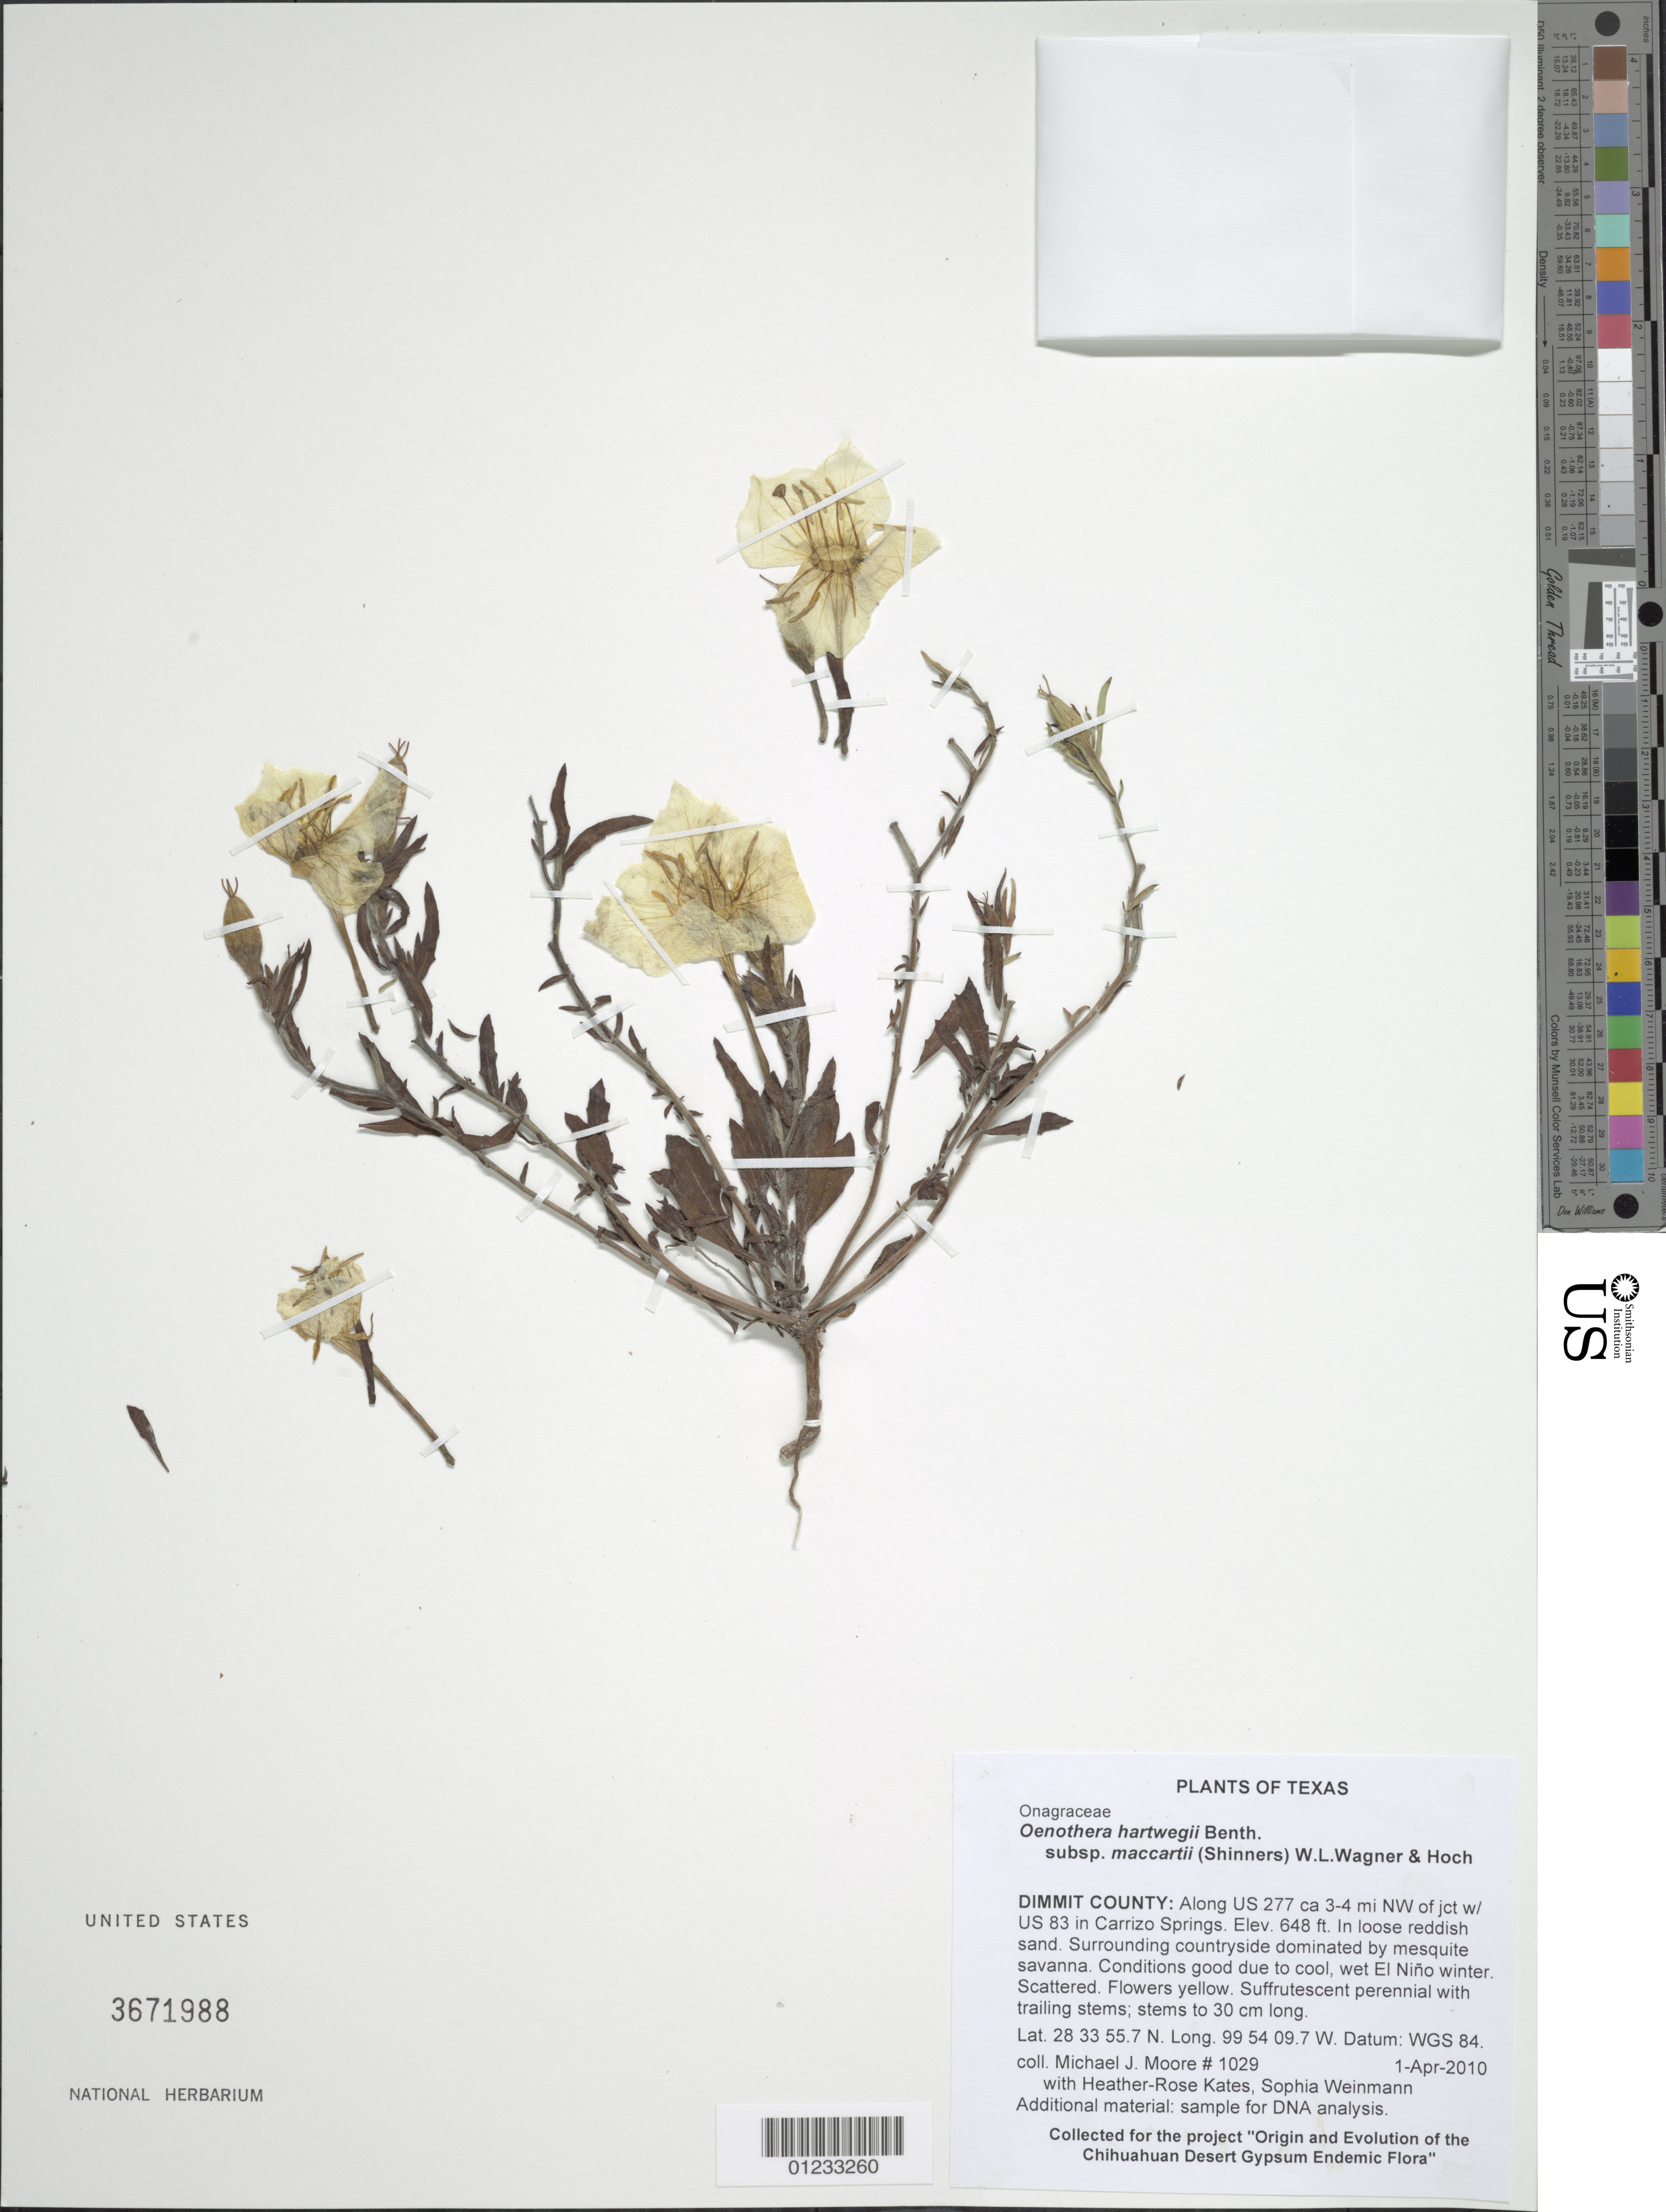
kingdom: Plantae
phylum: Tracheophyta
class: Magnoliopsida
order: Myrtales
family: Onagraceae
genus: Oenothera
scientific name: Oenothera hartwegii subsp. maccartii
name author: (Shinners) W.L. Wagner & Hoch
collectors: M. J. Moore, H.-R. Kates & S. Weinmann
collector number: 1029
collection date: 2006-03-31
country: United States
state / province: Texas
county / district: Dimmit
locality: Along US 277 ca 3-4 mi NW of jct w/ US 83 in Carrizo Springs.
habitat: In loose reddish sand. Surrounding countryside dominated by mesquite savanna. Conditions good due to cool, wet El Niño winter.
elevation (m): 198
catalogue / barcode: US 3671988